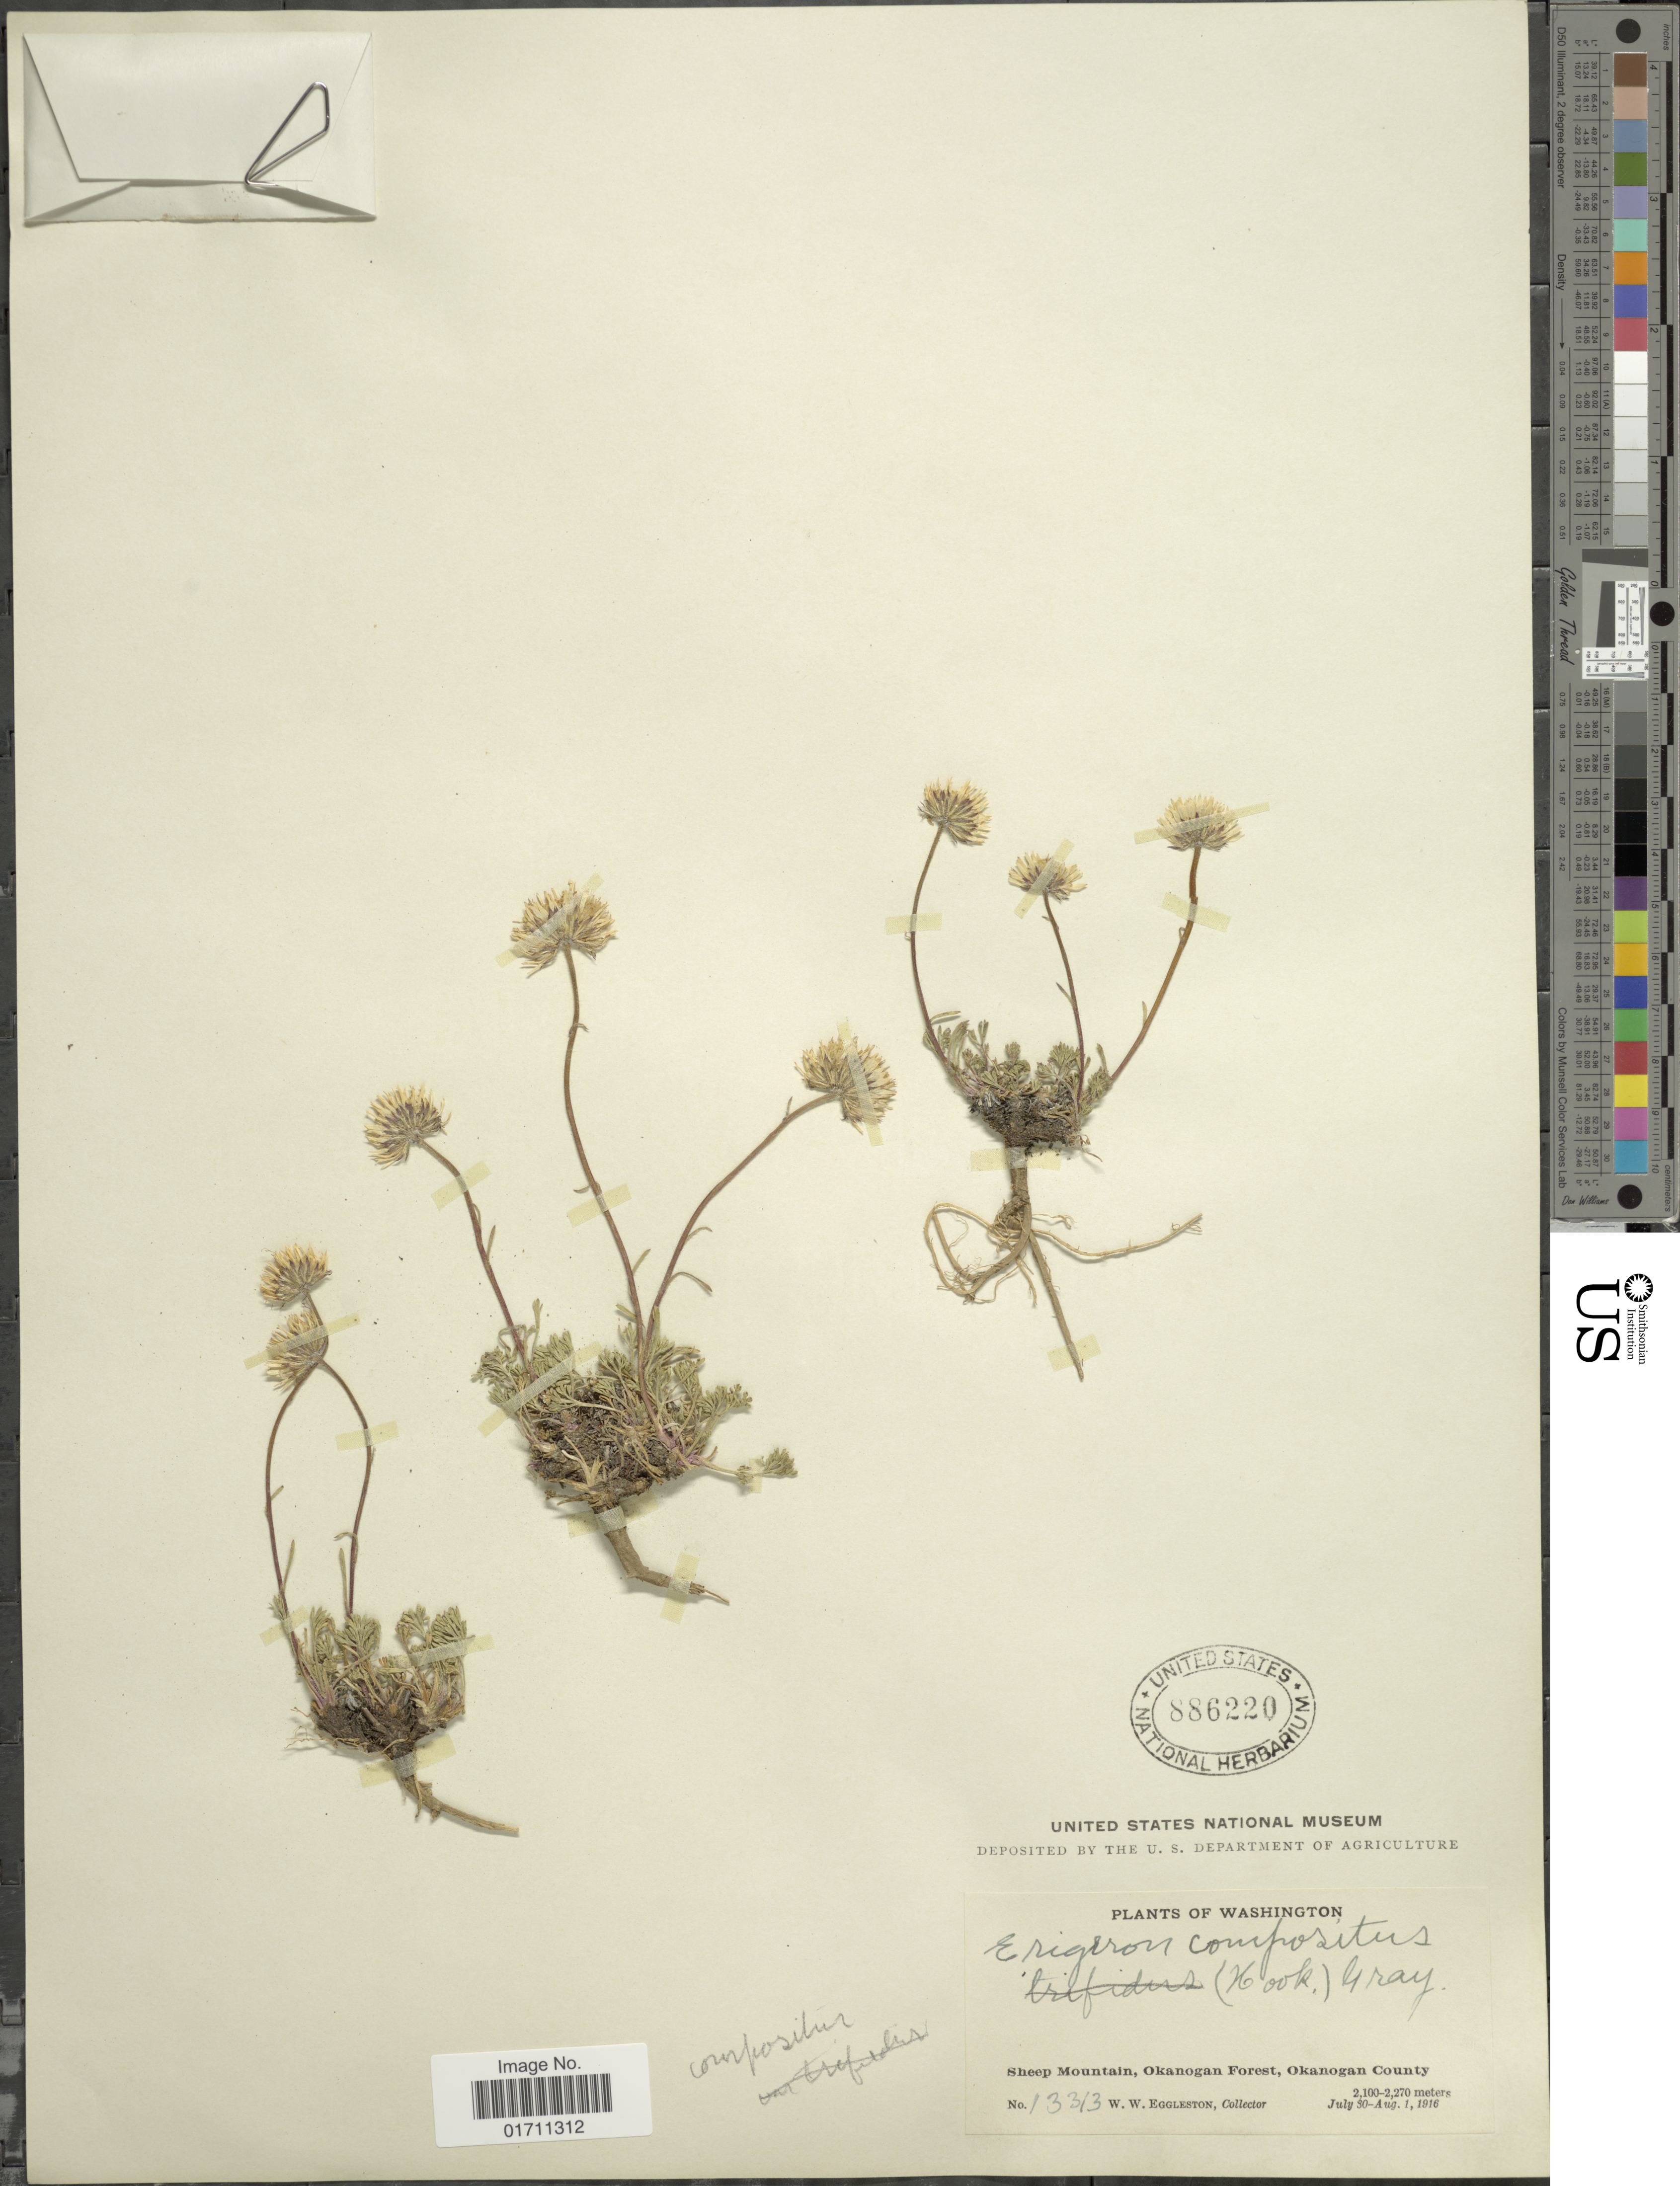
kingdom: Plantae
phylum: Tracheophyta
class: Magnoliopsida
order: Asterales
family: Asteraceae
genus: Erigeron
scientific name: Erigeron compositus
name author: Pursh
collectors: W. W. Eggleston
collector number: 13313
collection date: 1916-07-30/1916-08-01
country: United States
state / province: Washington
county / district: Okanogan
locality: Sheep Mountain, Okanogan Forest, Okanogan County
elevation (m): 2100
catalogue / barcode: US 886220